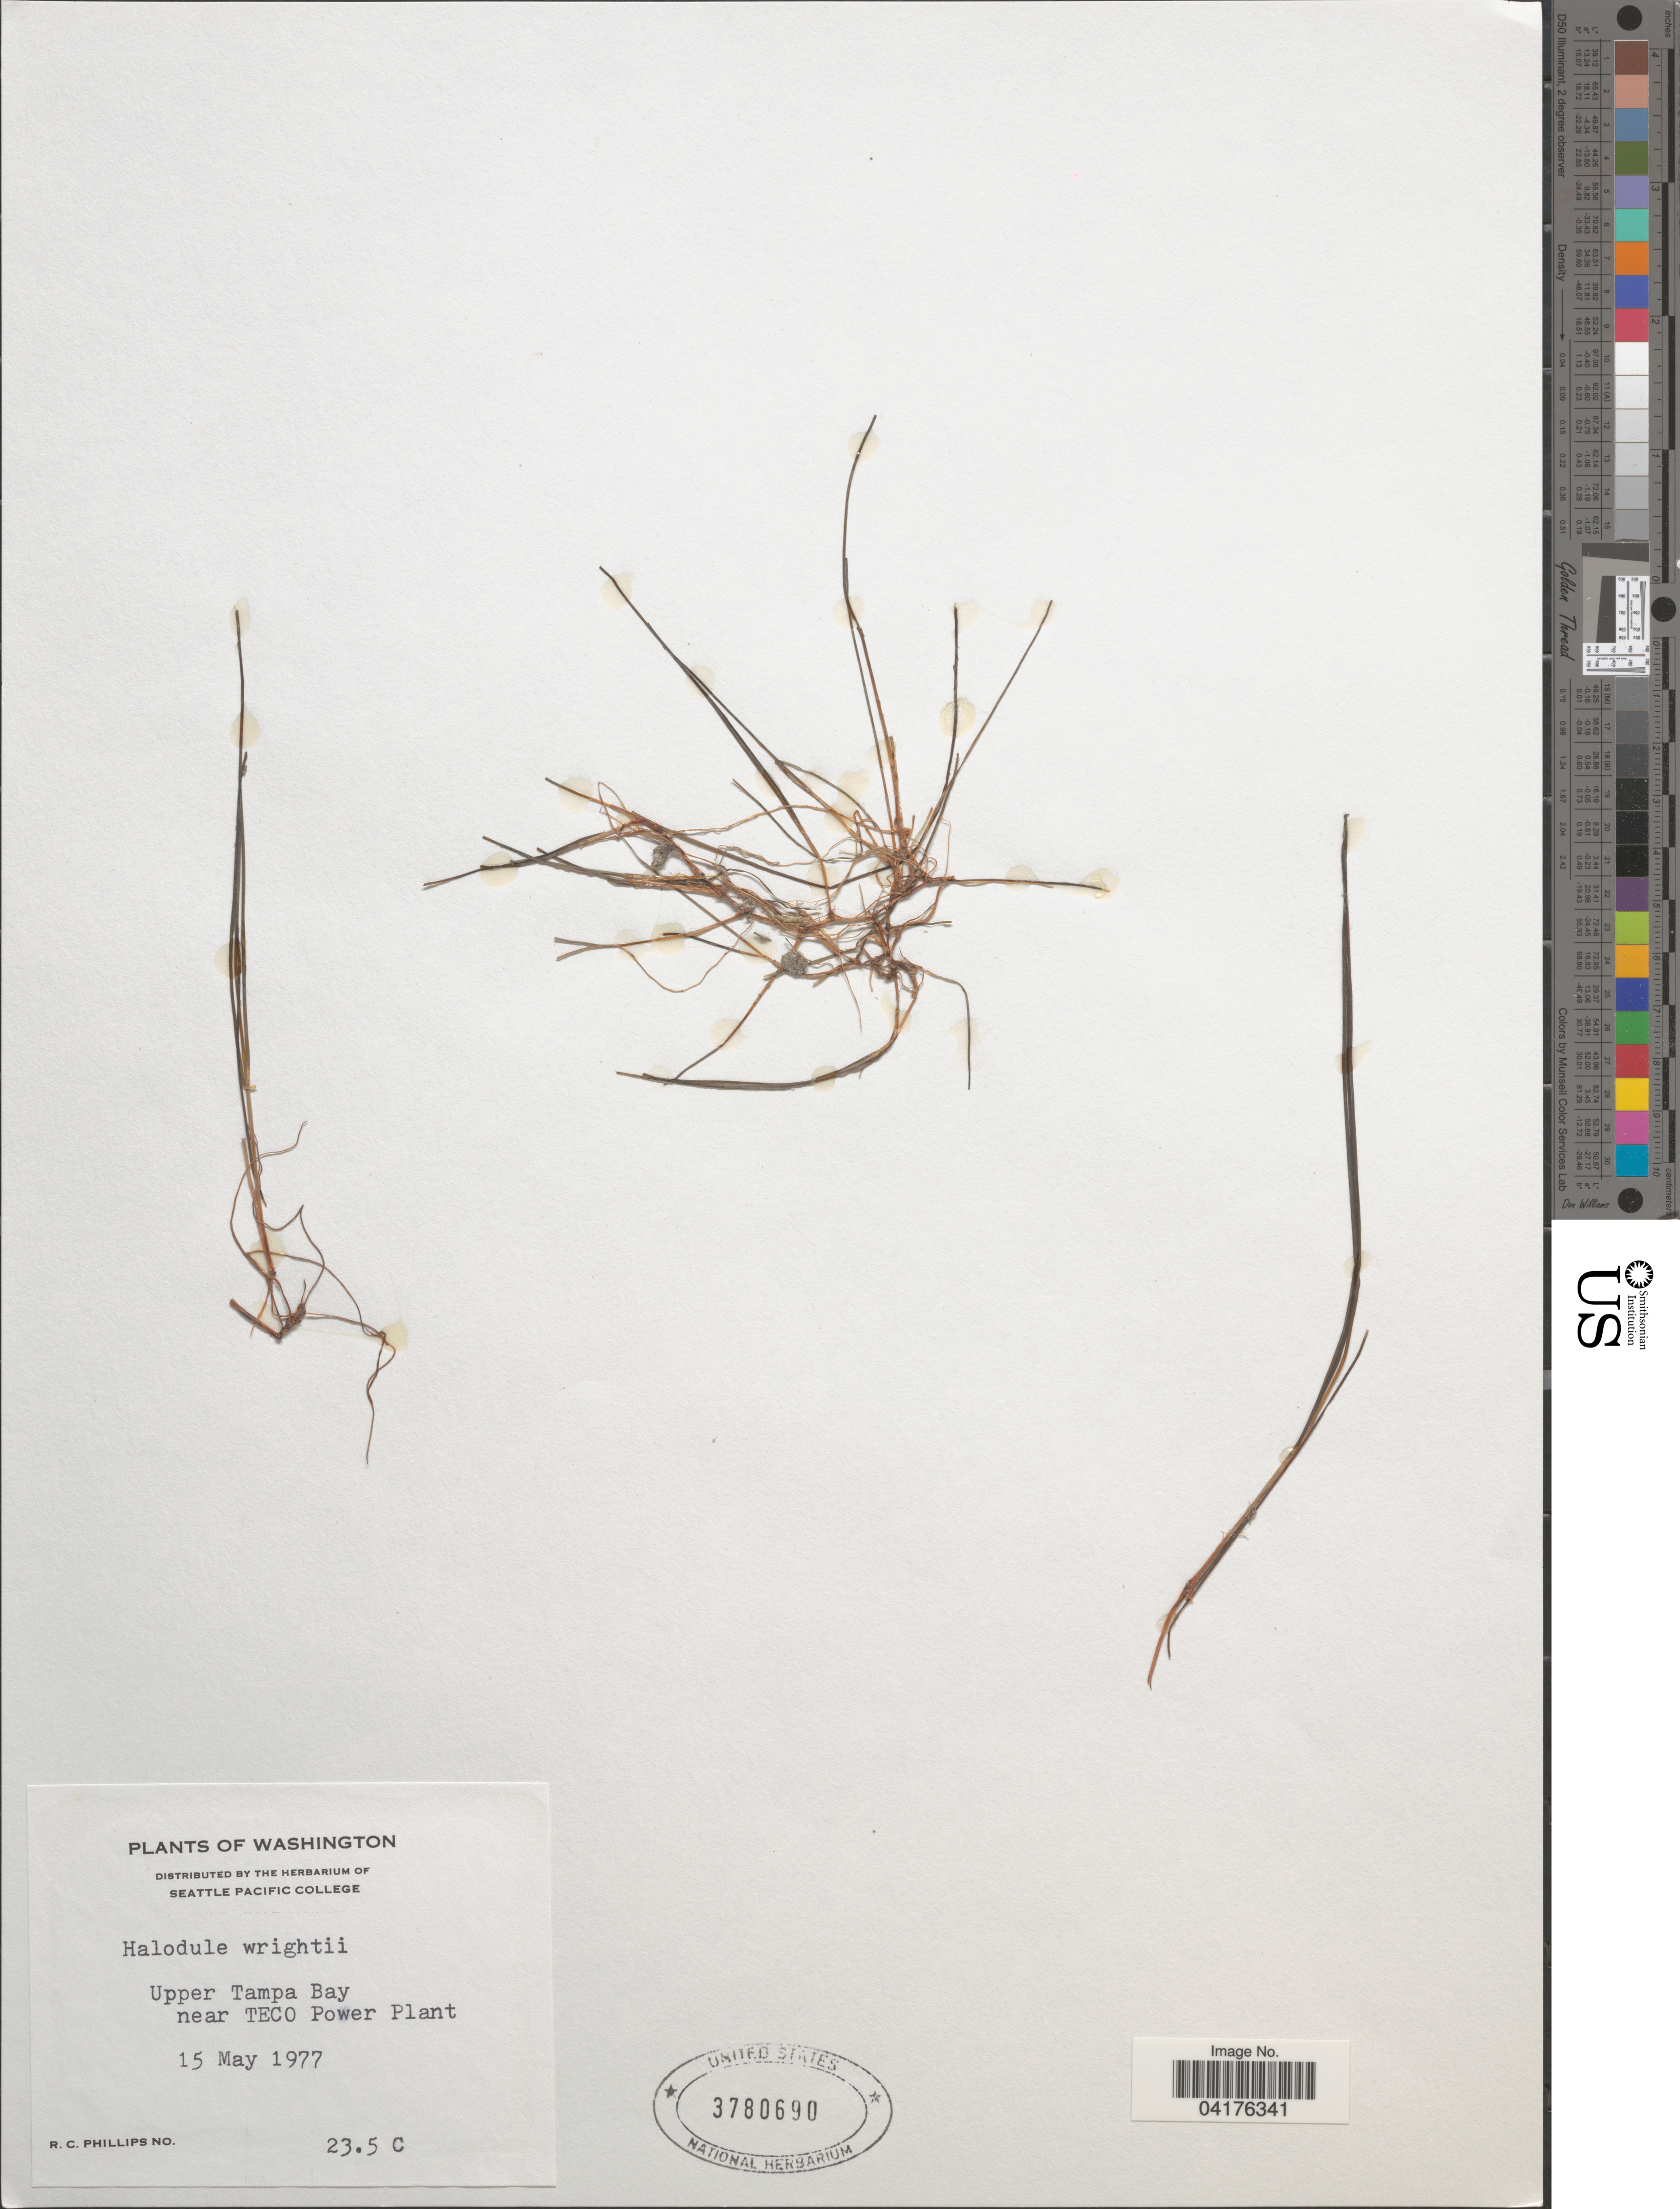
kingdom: Plantae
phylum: Tracheophyta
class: Liliopsida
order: Alismatales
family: Cymodoceaceae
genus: Halodule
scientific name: Halodule wrightii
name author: Asch.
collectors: R. C. Phillips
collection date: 1977-05-15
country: United States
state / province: Florida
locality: Upper Tampa Bay near TECO Power Plant.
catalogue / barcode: US 3780690